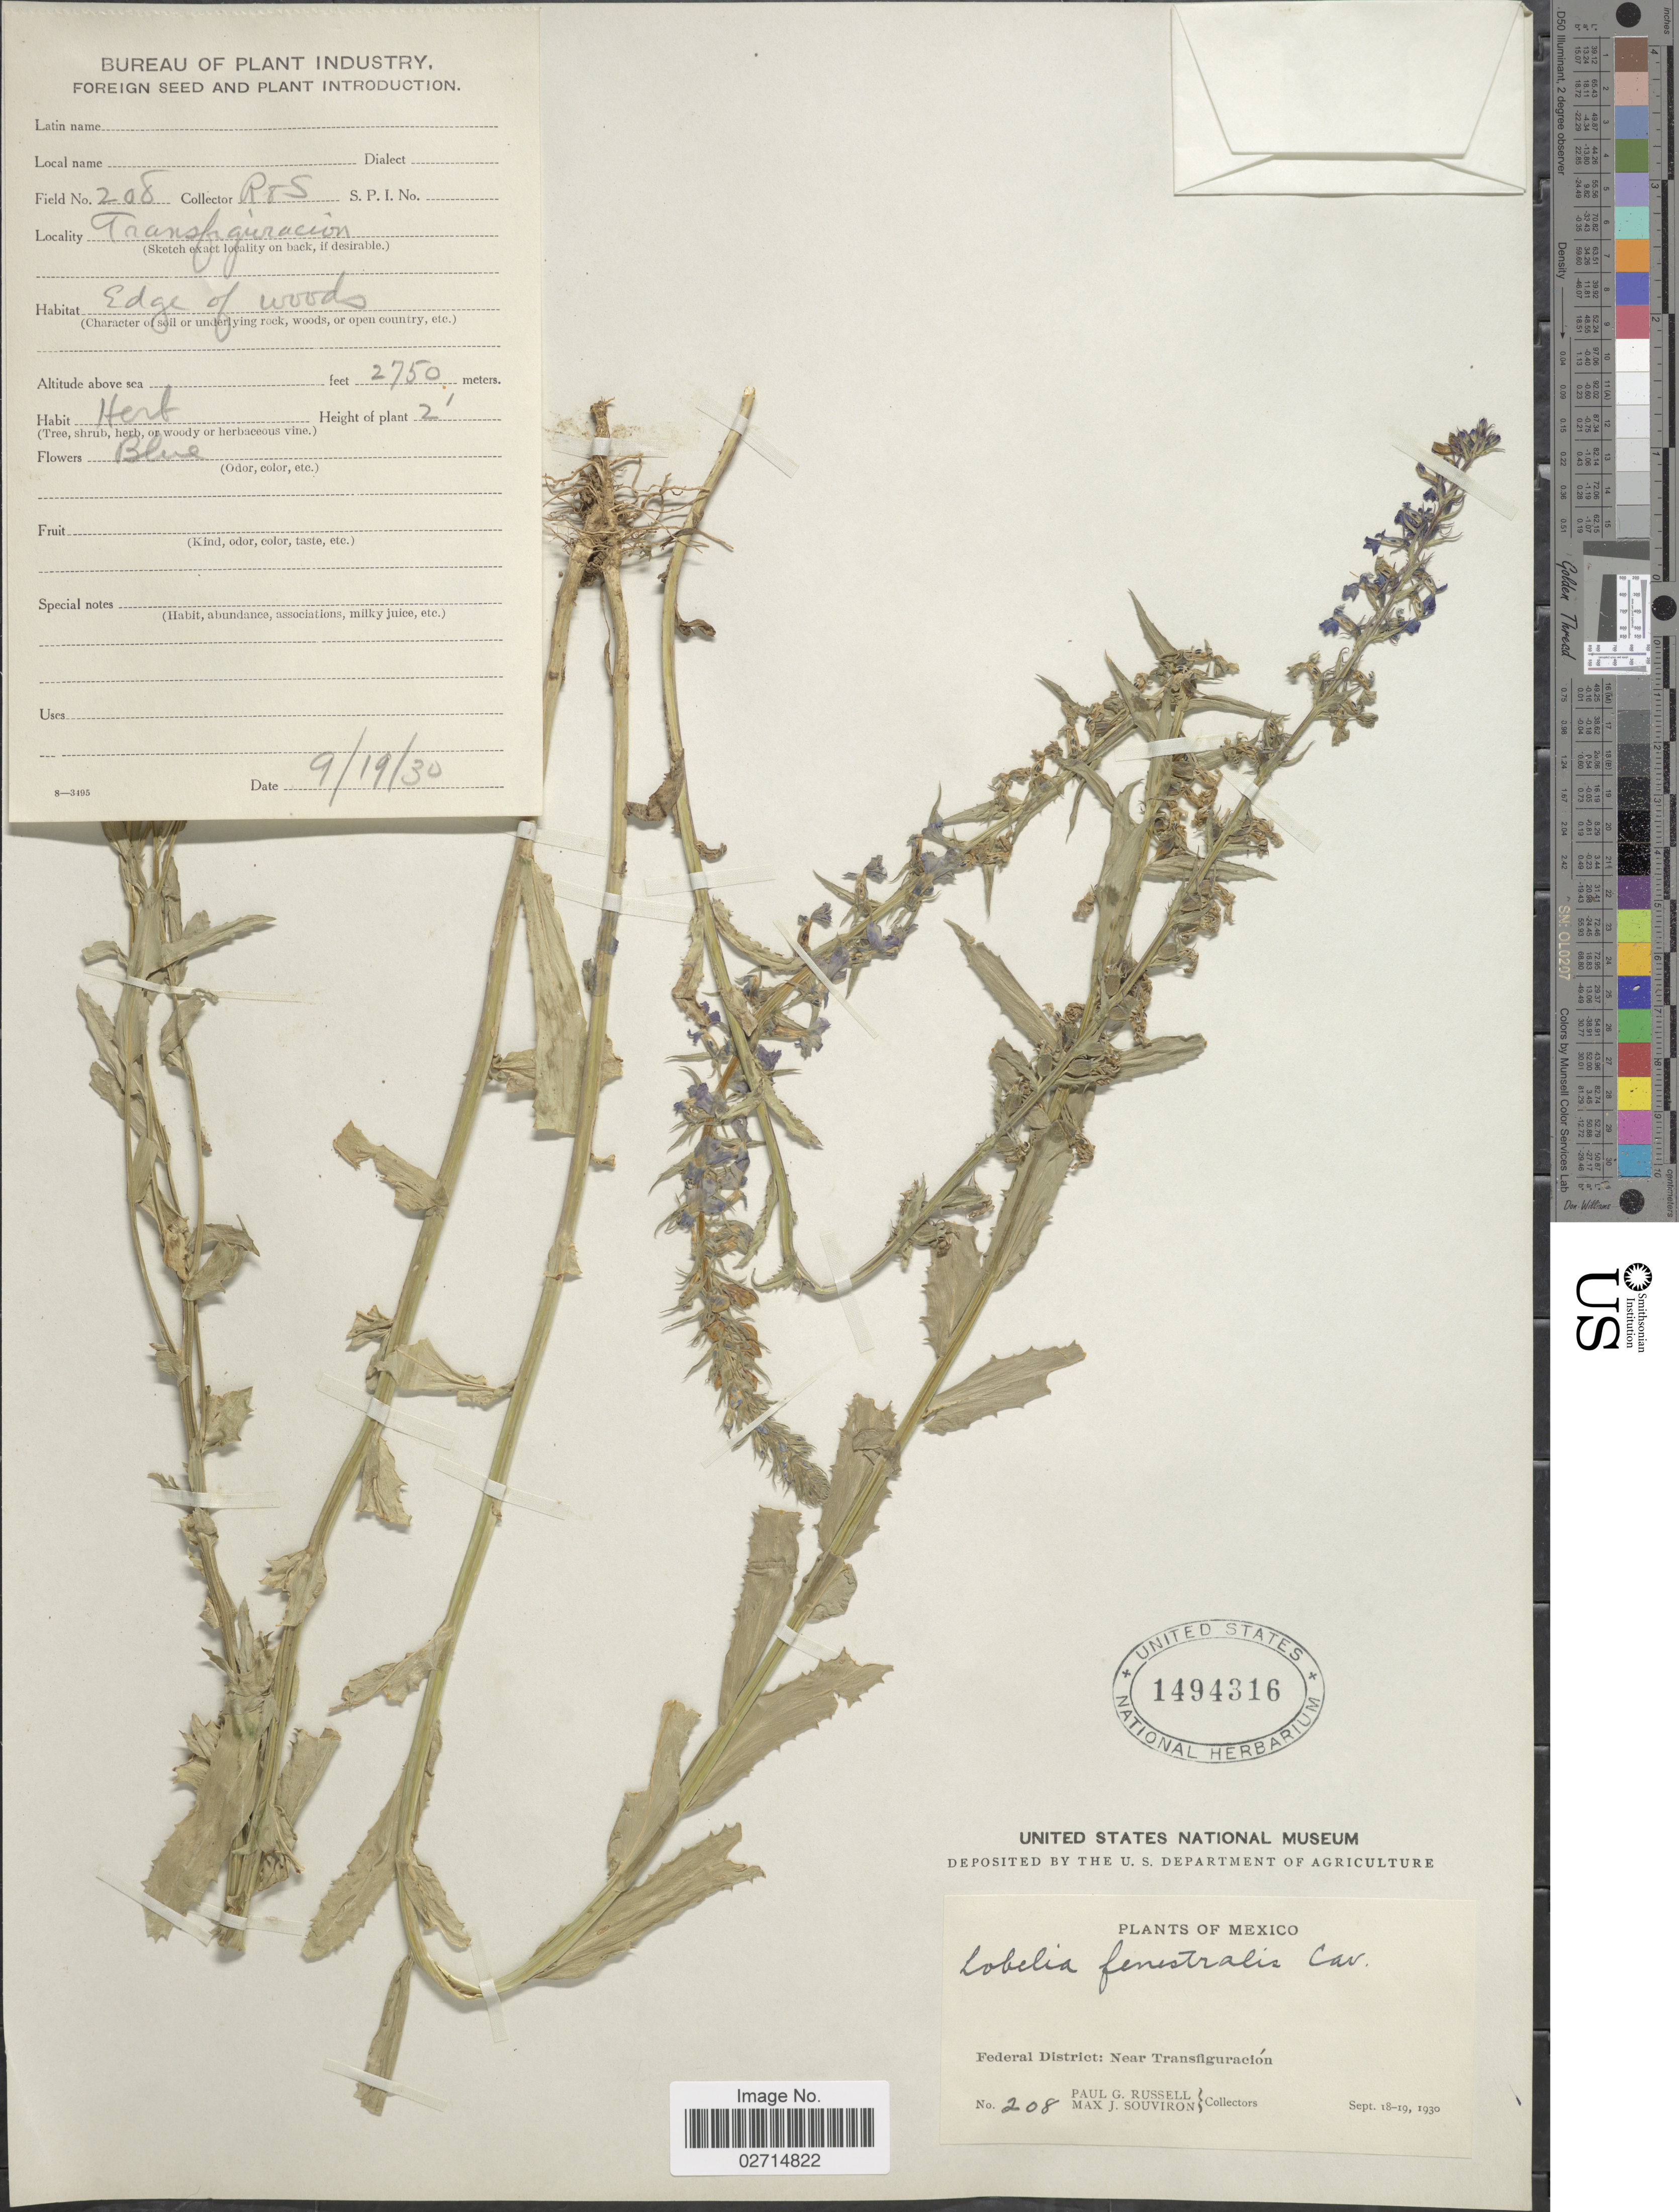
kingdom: Plantae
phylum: Tracheophyta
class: Magnoliopsida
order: Asterales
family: Campanulaceae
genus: Lobelia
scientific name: Lobelia fenestralis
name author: Cav.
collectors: P. G. Russell & M. J. Souviron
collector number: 208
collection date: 1930-09-18/1930-09-19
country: Mexico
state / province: Distrito Federal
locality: Federal District: Near Transfiguración.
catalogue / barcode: US 1494316